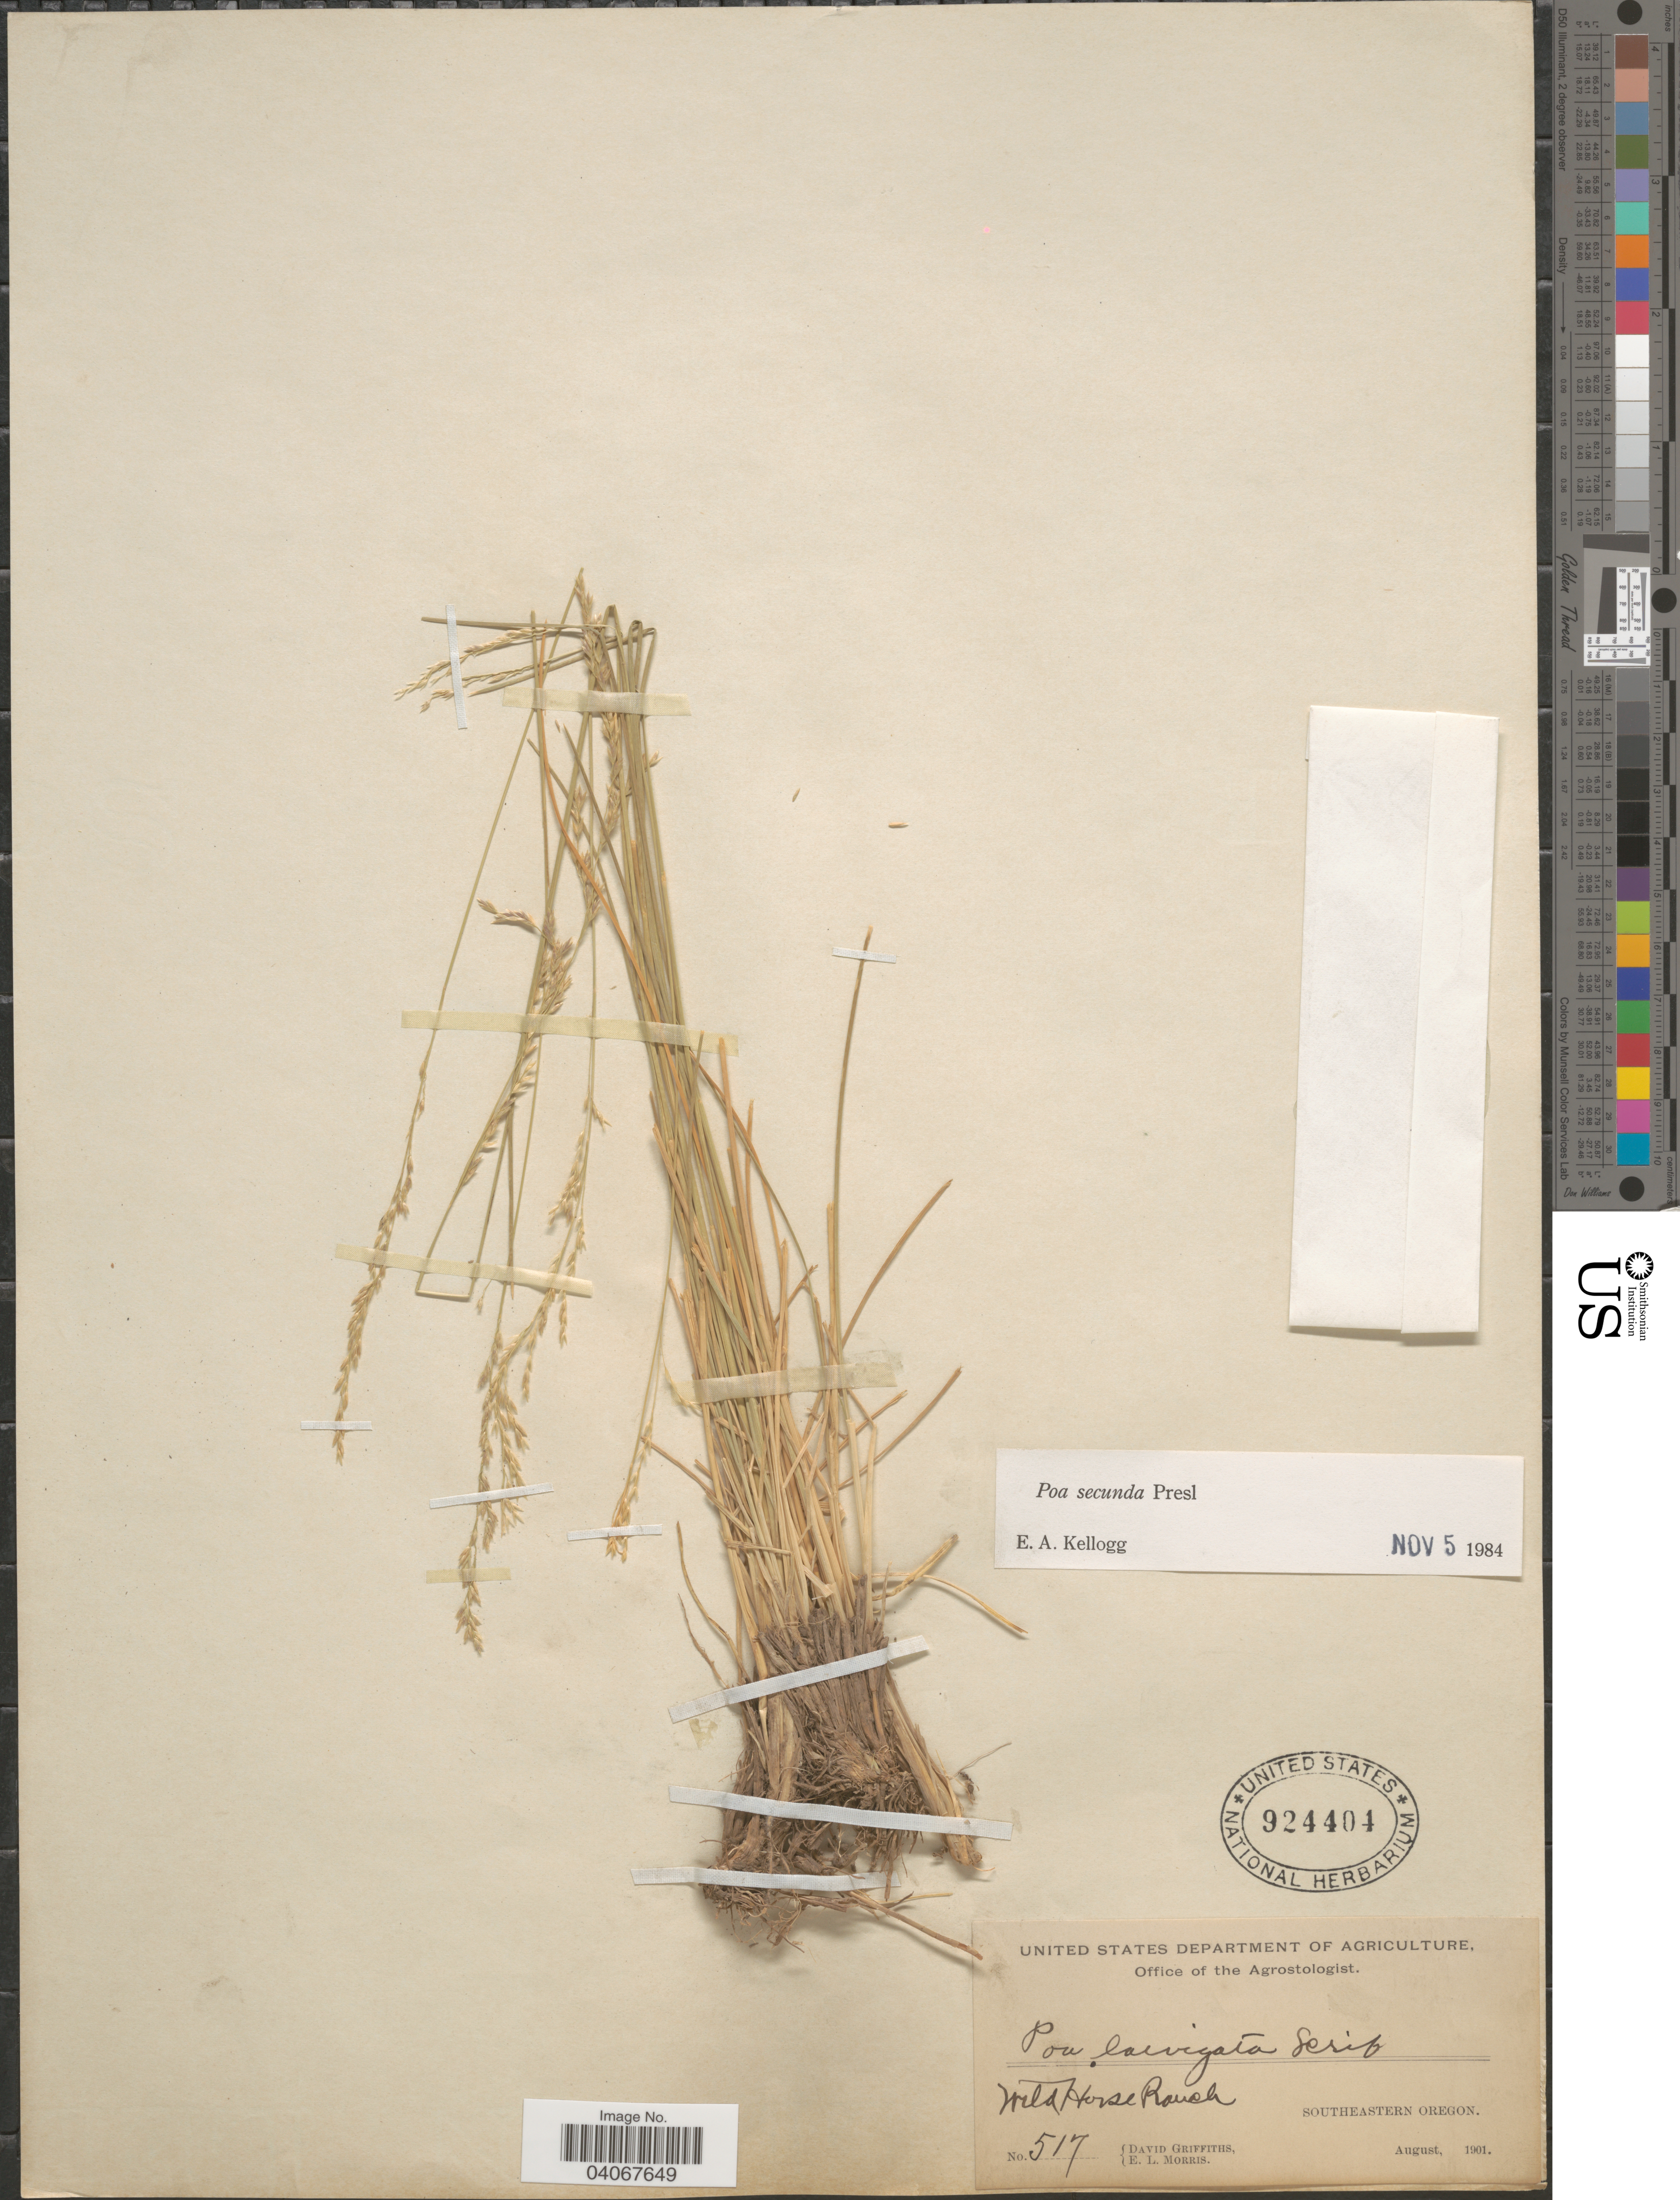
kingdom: Plantae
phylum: Tracheophyta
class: Liliopsida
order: Poales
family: Poaceae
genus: Poa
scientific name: Poa secunda subsp. secunda var. secunda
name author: J. Presl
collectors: D. Griffiths & E. Morris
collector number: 517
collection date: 1901-08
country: United States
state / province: Oregon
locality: Wild Horse Ranch. Southeastern Oregon.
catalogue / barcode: US 924404